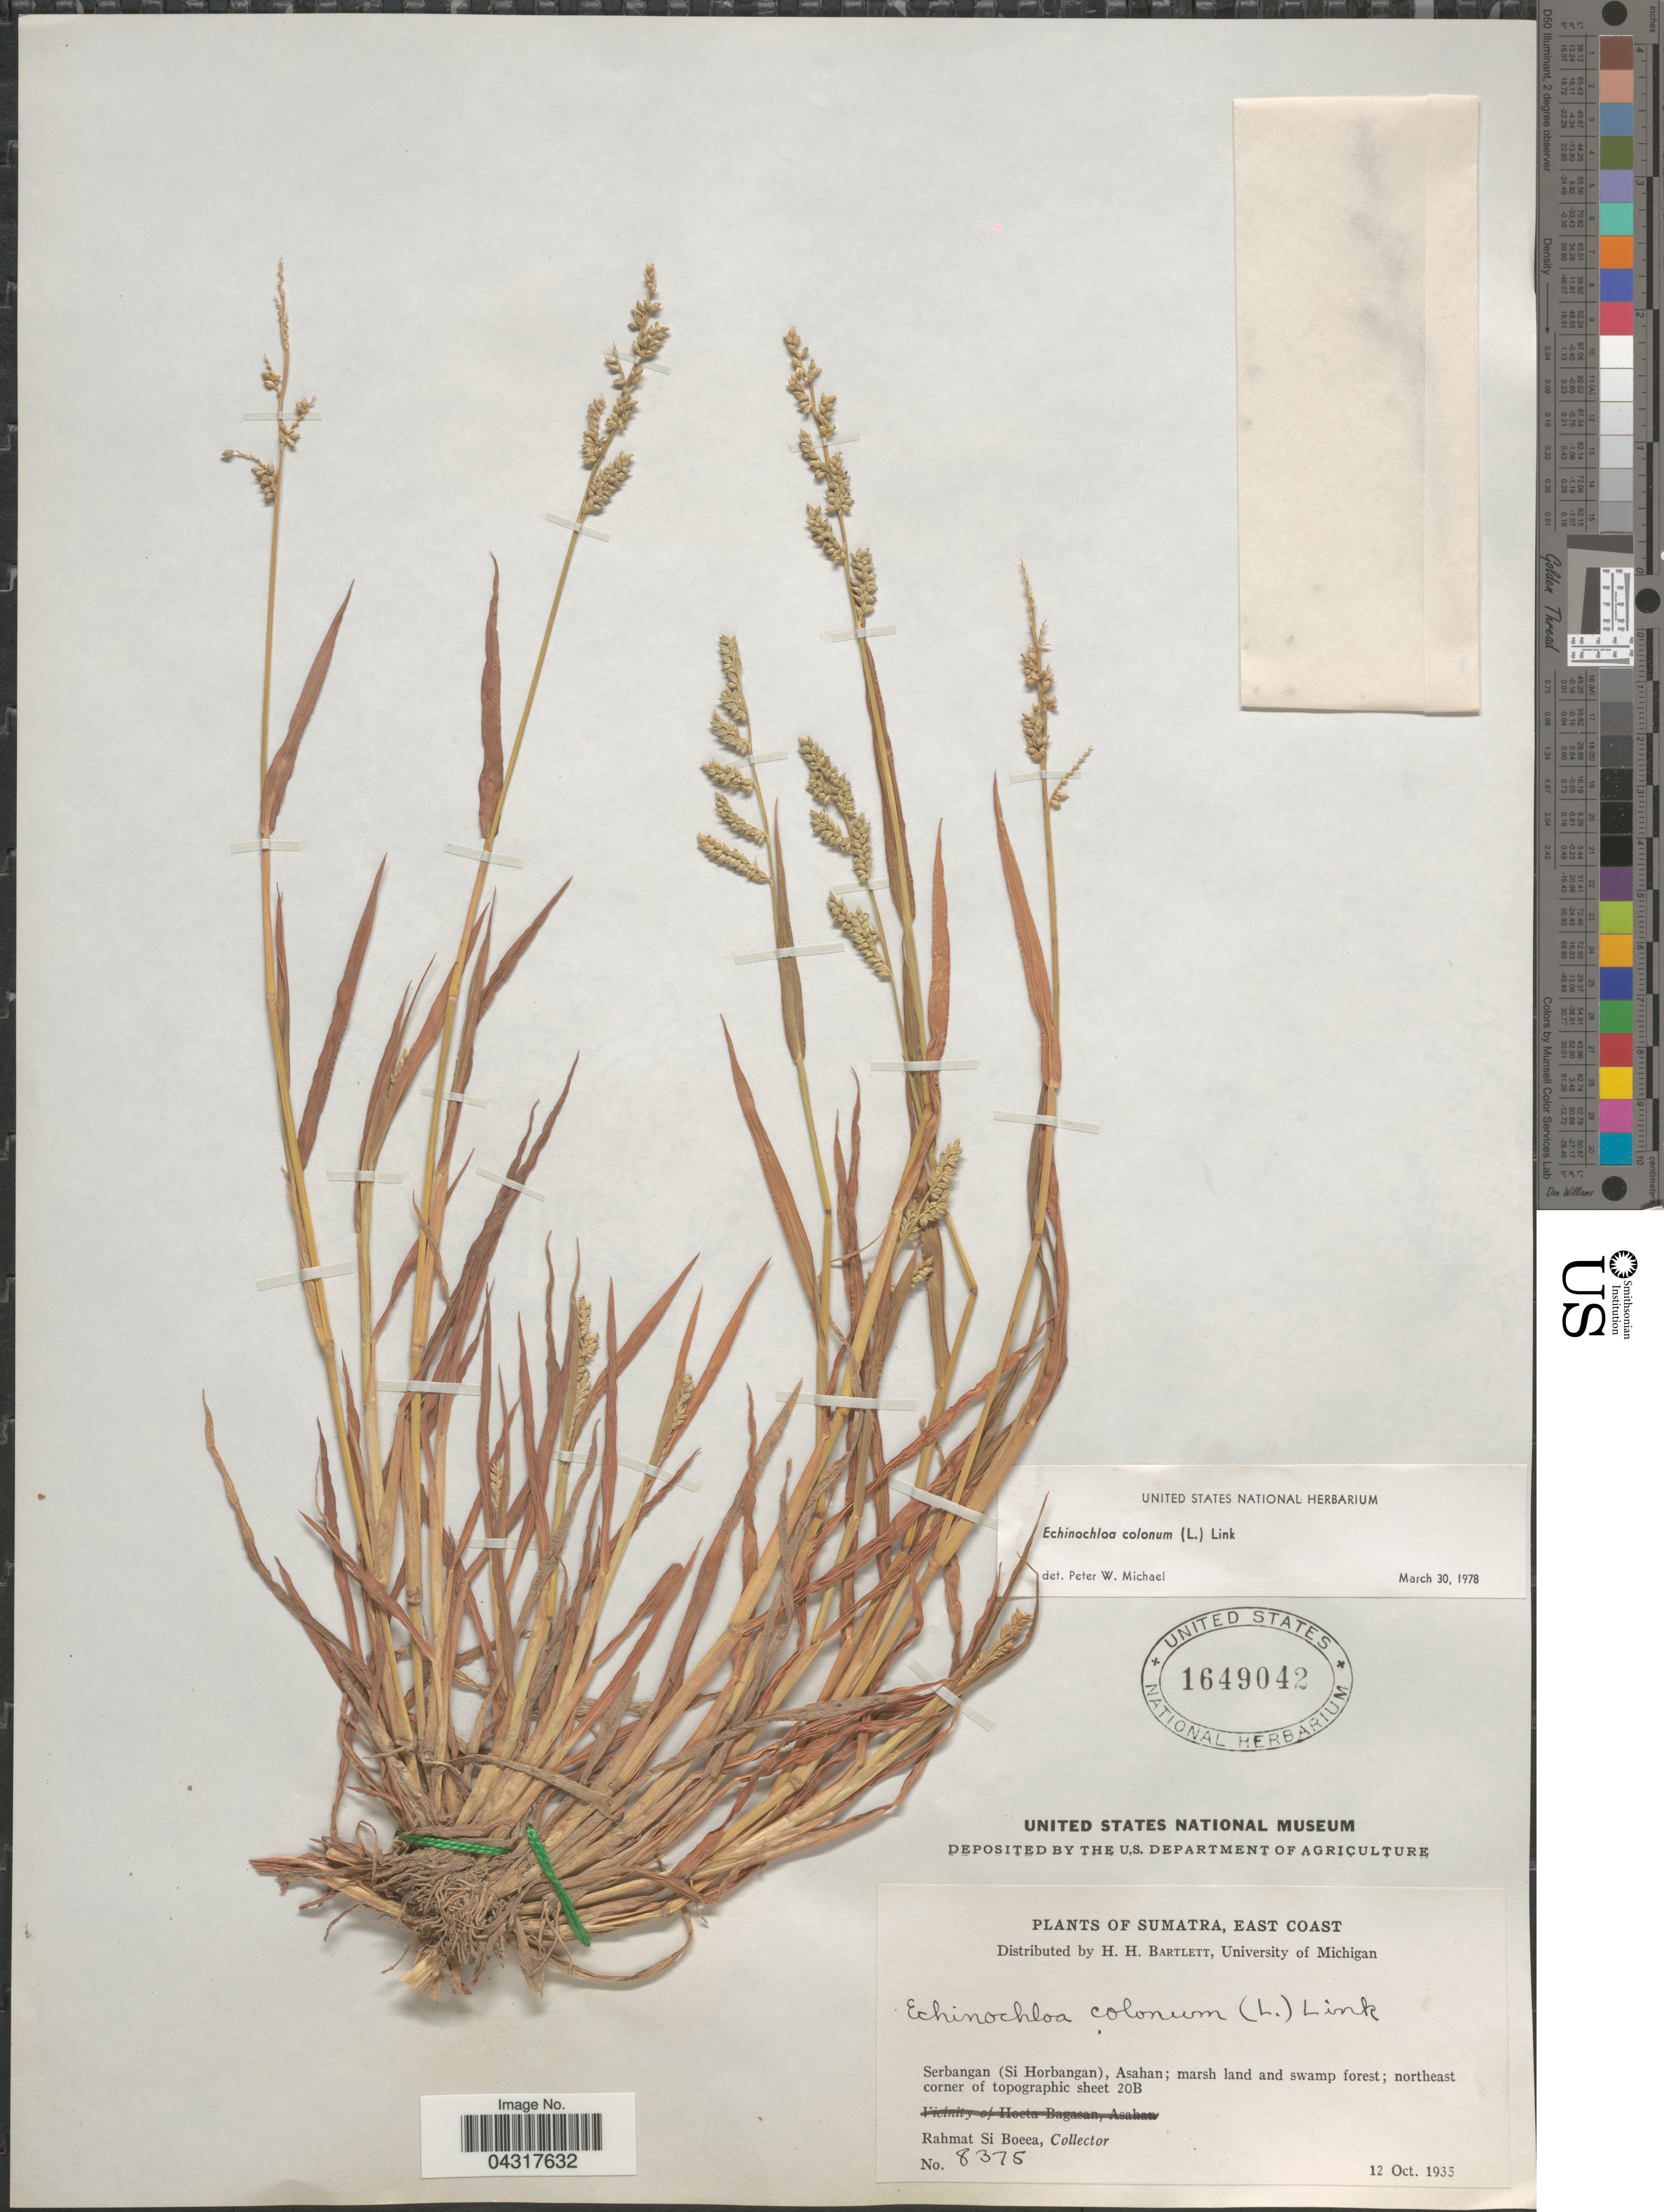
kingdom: Plantae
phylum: Tracheophyta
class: Liliopsida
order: Poales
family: Poaceae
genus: Echinochloa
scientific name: Echinochloa colona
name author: (L.) Link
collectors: Rahmat Si Boeea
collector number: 8375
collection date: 1935-10-12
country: Indonesia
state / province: Sumatra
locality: East Coast. Serbangan (Si Horbangan), Asahan; marsh land and swamp forest; northeast corner of topographic sheet 20B.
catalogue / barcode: US 1649042